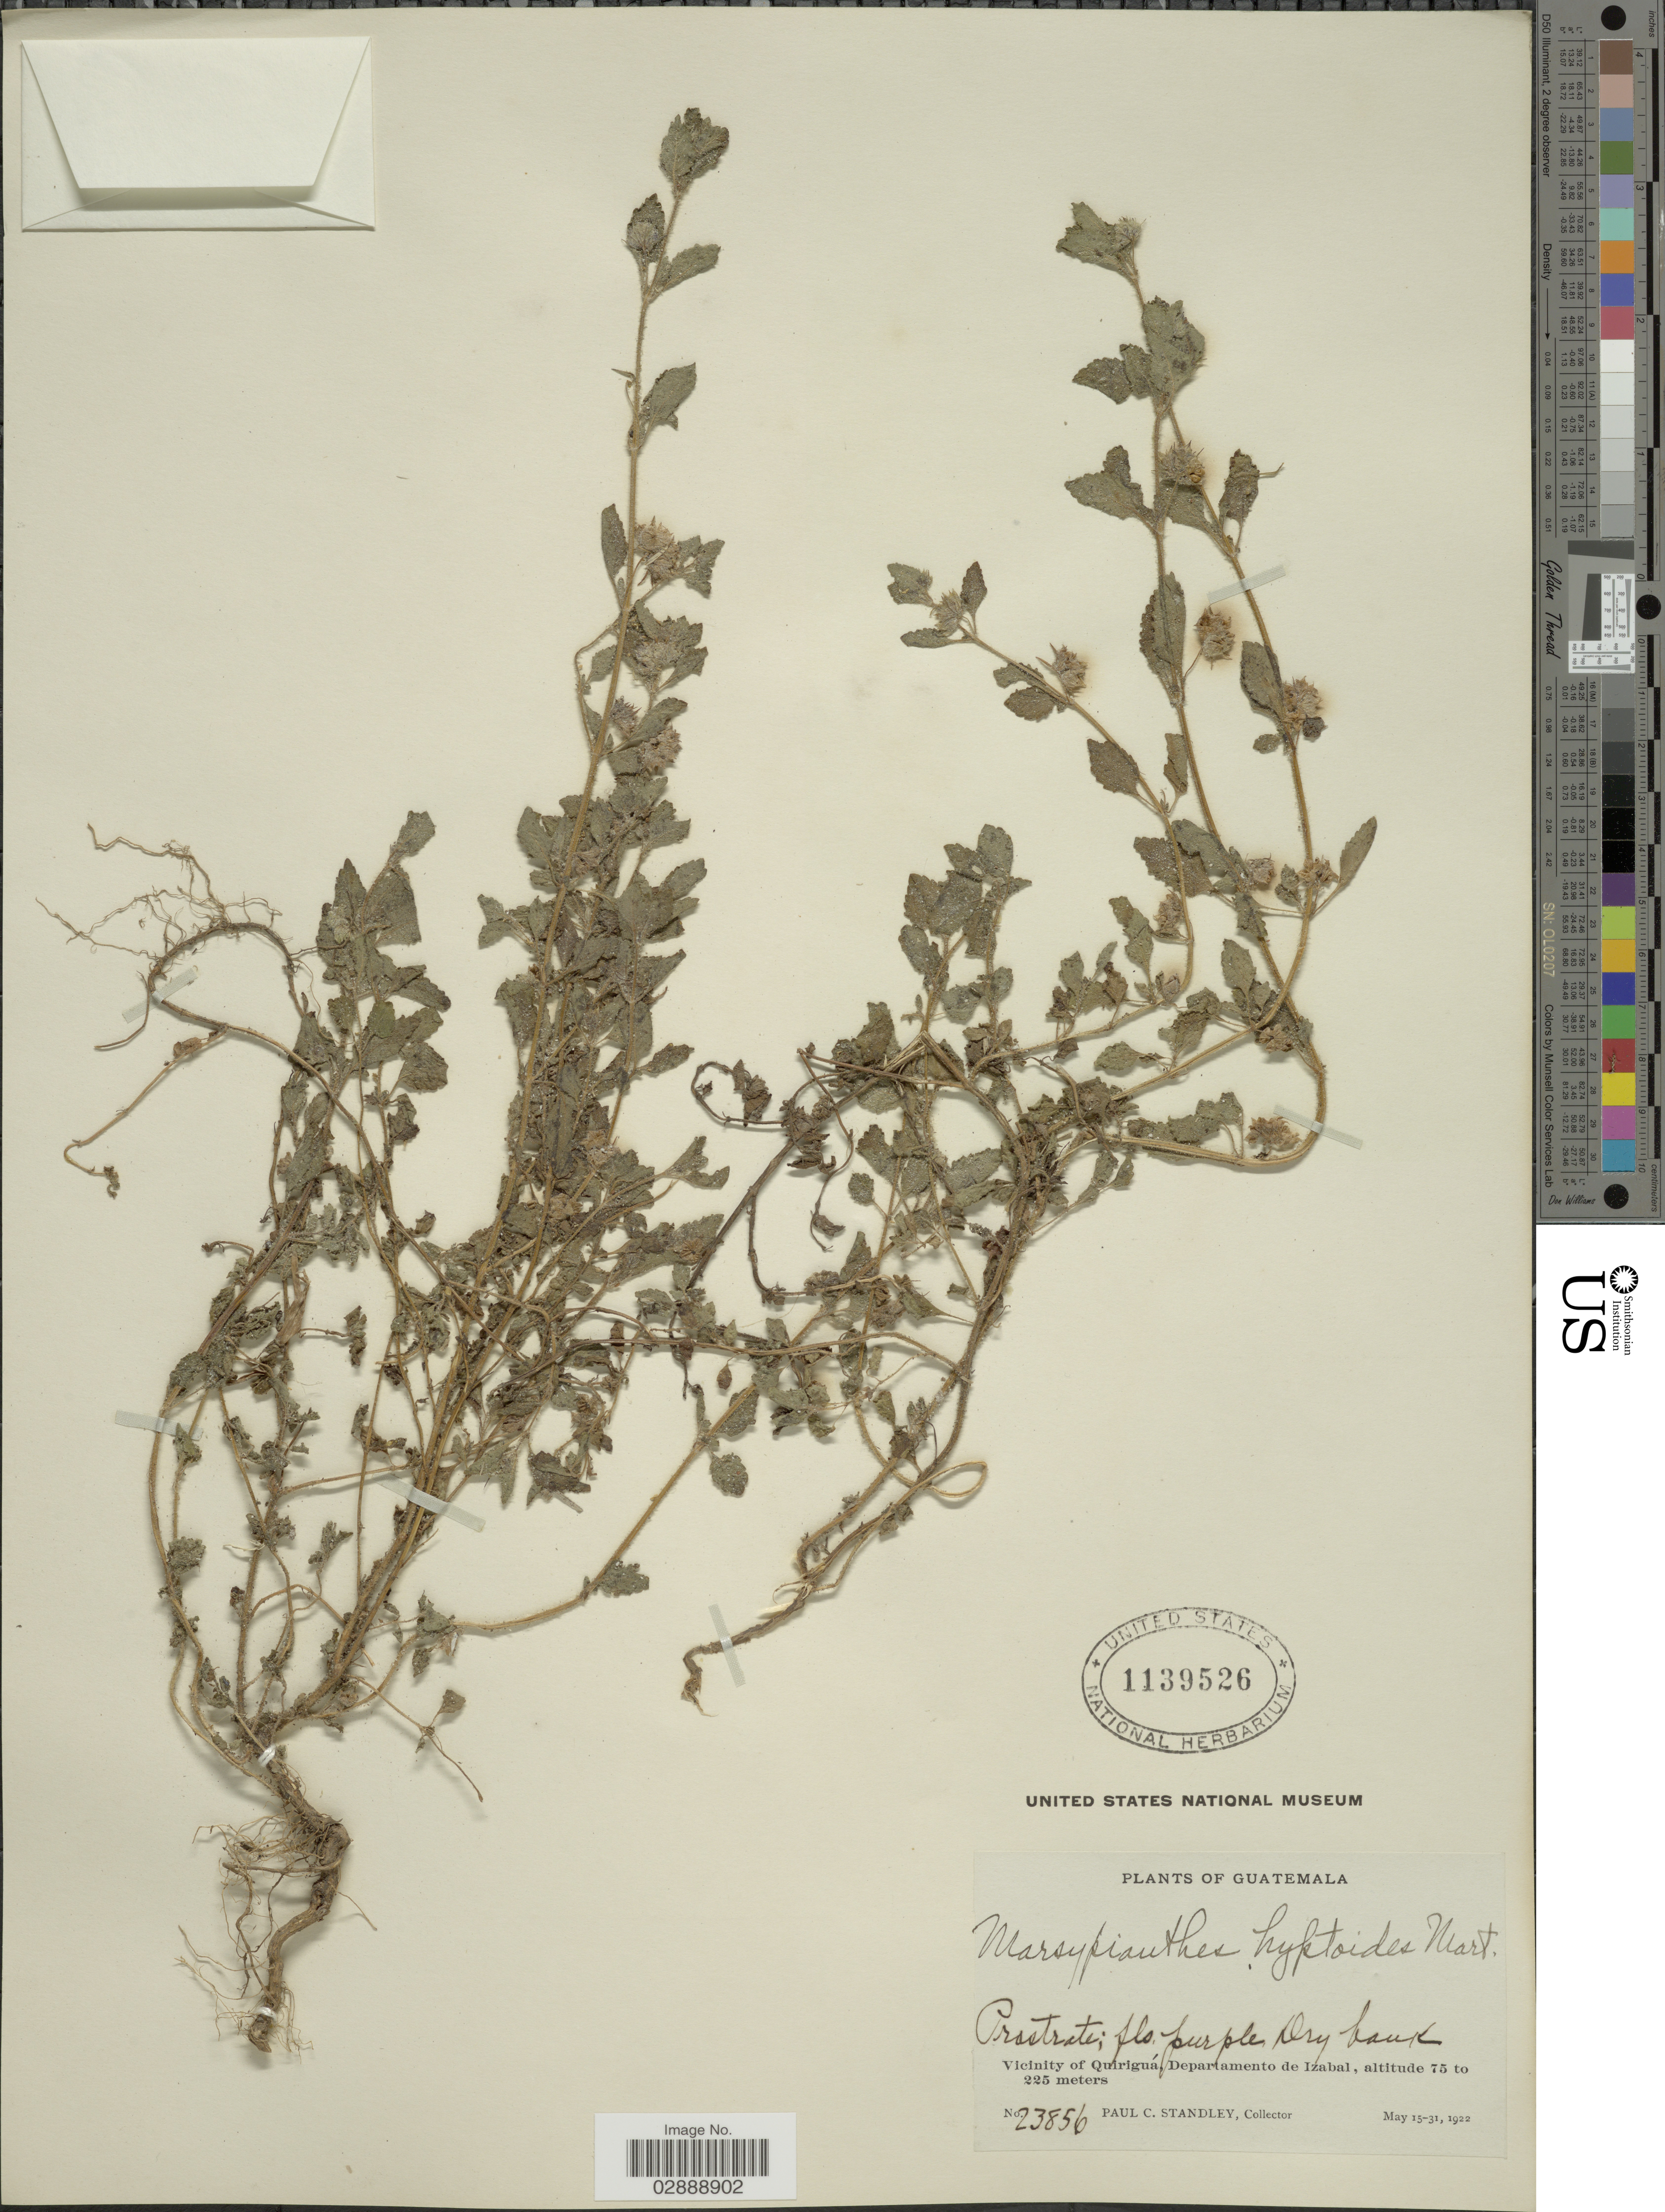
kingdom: Plantae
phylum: Tracheophyta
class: Magnoliopsida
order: Lamiales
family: Lamiaceae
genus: Marsypianthes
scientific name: Marsypianthes chamaedrys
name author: (Vahl) Kuntze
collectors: P. C. Standley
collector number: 23856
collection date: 1922-05-15/1922-05-31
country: Guatemala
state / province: Izabal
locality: Vicinity of Quiriguá, Departamento de Izabal.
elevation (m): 75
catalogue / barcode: US 1139526